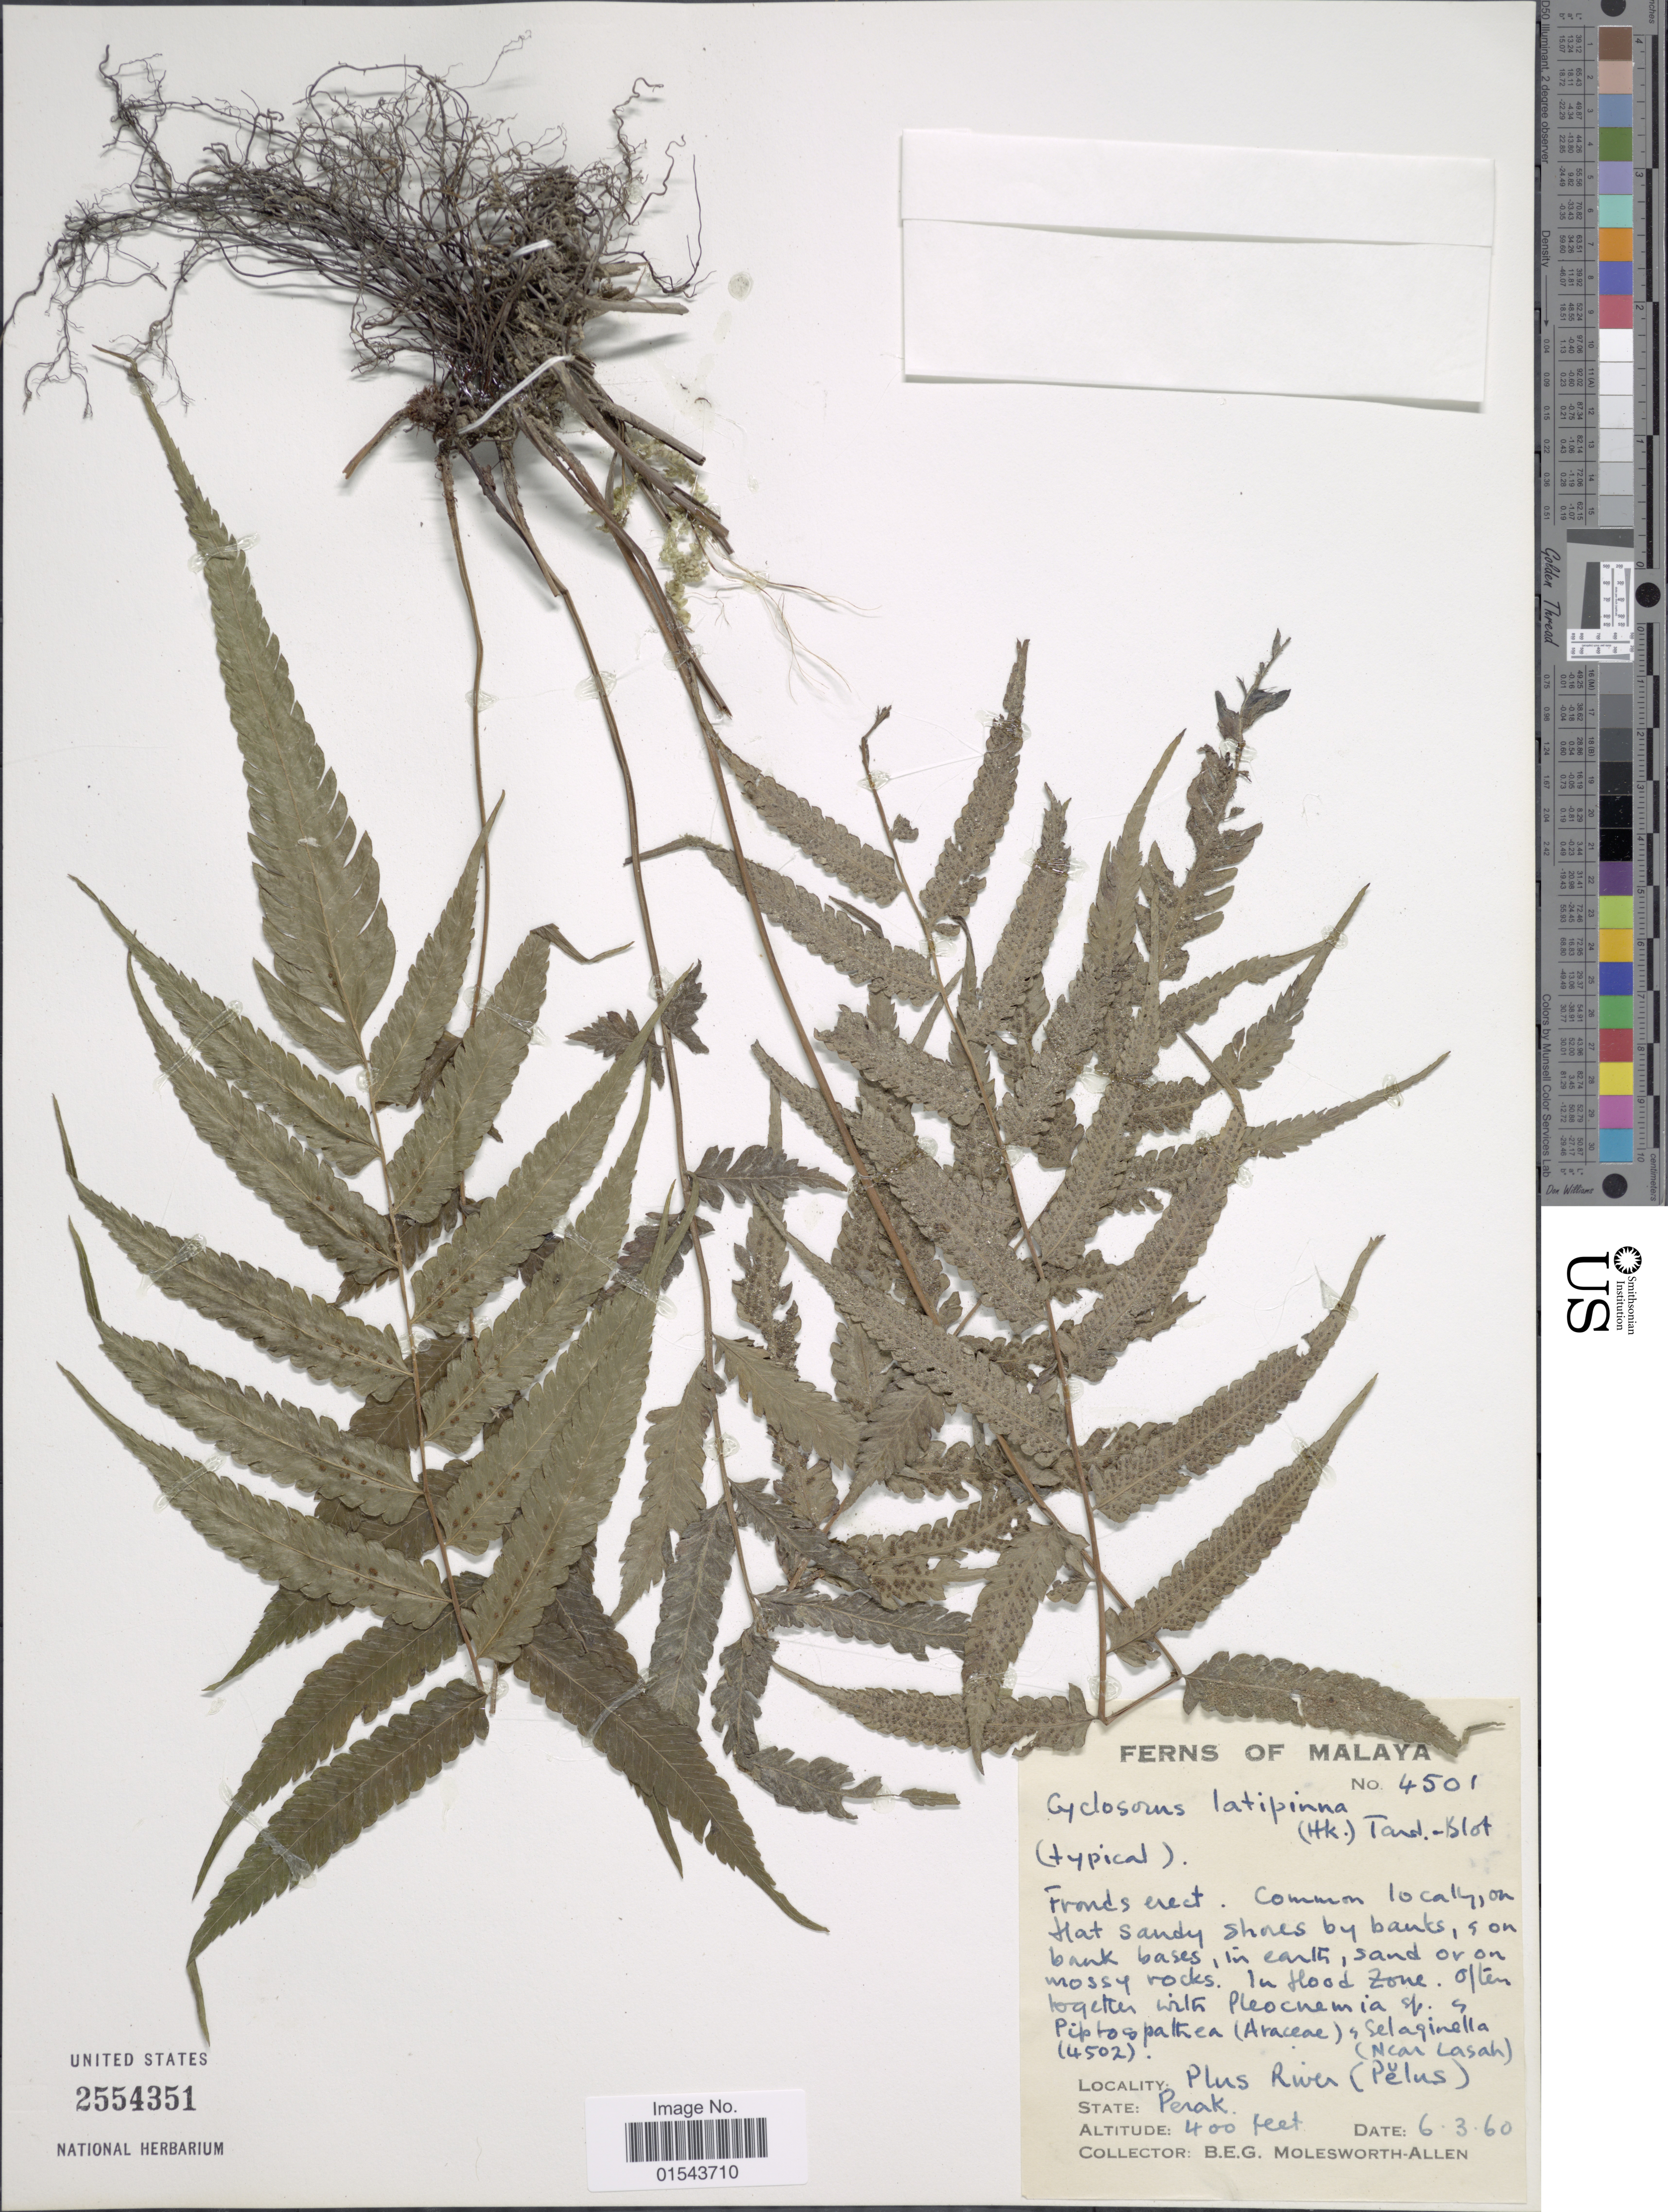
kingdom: Plantae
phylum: Tracheophyta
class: Polypodiopsida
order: Polypodiales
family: Thelypteridaceae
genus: Christella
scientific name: Christella latipinna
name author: (Benth.) H. Lév.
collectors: B. E. G. Molesworth-Allen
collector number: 4501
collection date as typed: Transcribed d/m/y: 6/3/60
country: Malaysia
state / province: Perak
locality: Plus River (Pelus). Near Lasah.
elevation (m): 122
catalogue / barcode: US 2554351